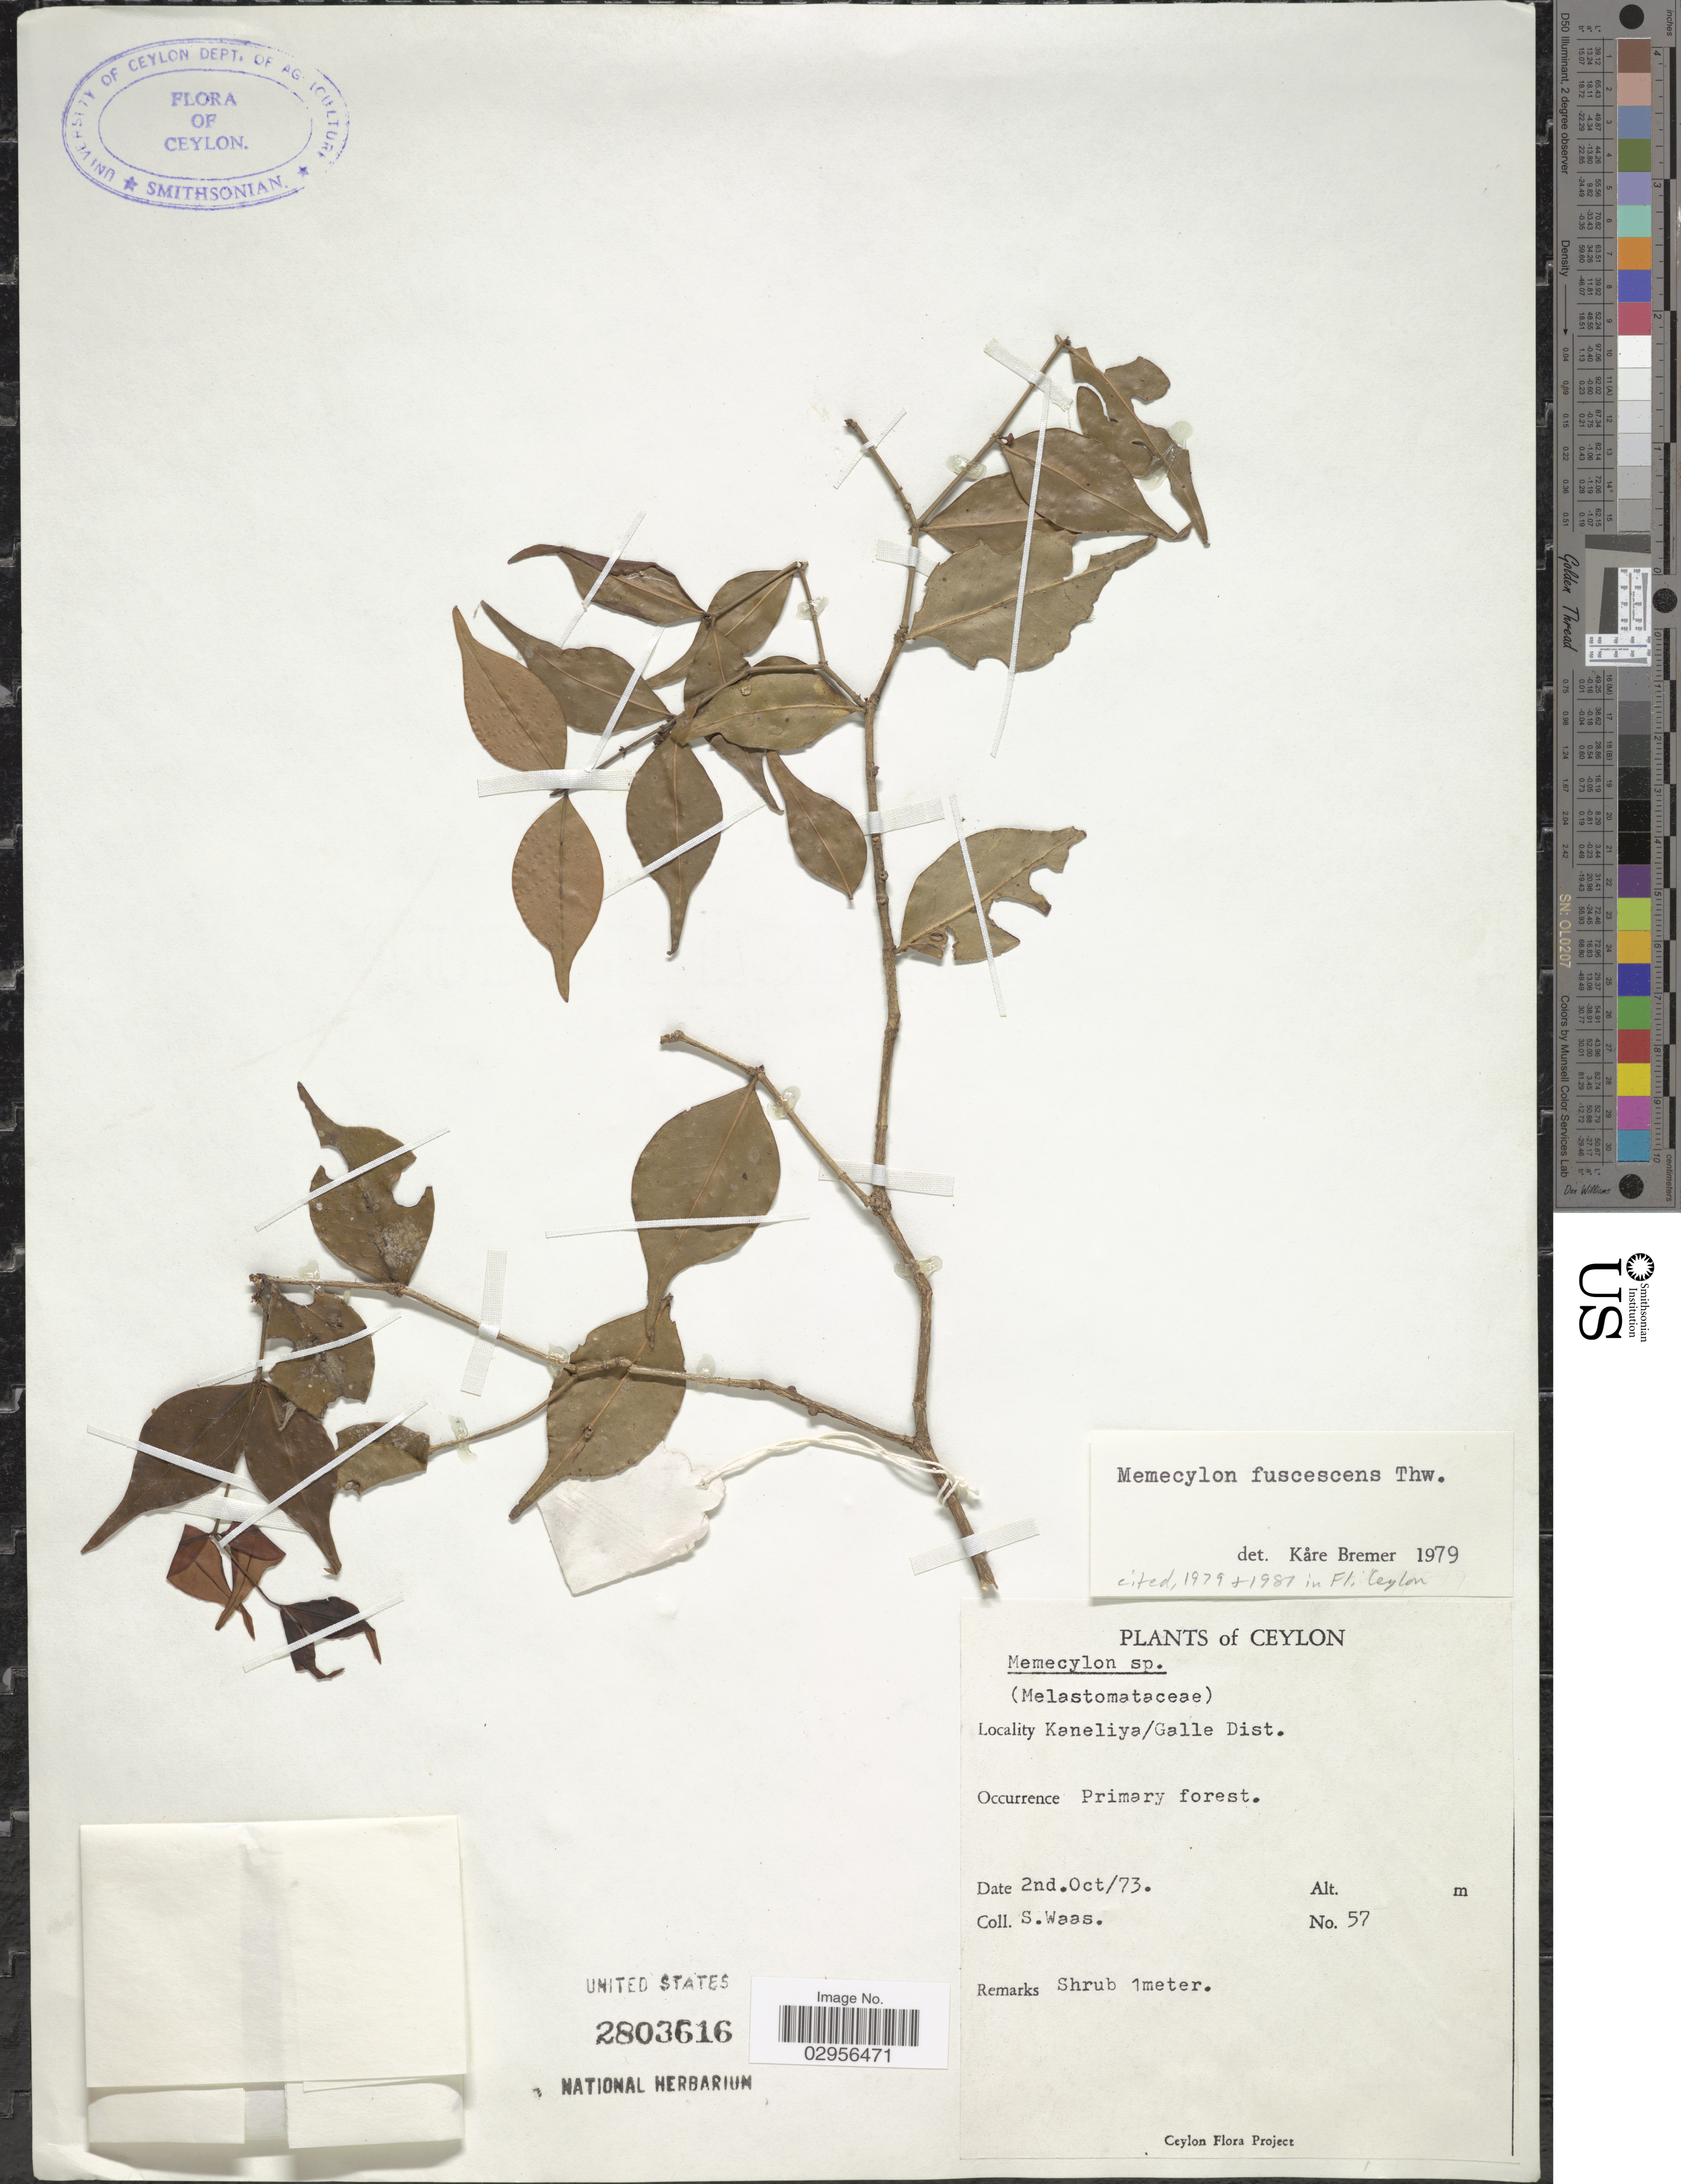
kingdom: Plantae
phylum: Tracheophyta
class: Magnoliopsida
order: Myrtales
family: Melastomataceae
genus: Memecylon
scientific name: Memecylon fuscescens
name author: Thwaites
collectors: S. Waas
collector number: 57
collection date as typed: Transcribed d/m/y: 2/10/73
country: Sri Lanka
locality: Ceylon, Kaneliya/Galle Dist.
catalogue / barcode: US 2803616